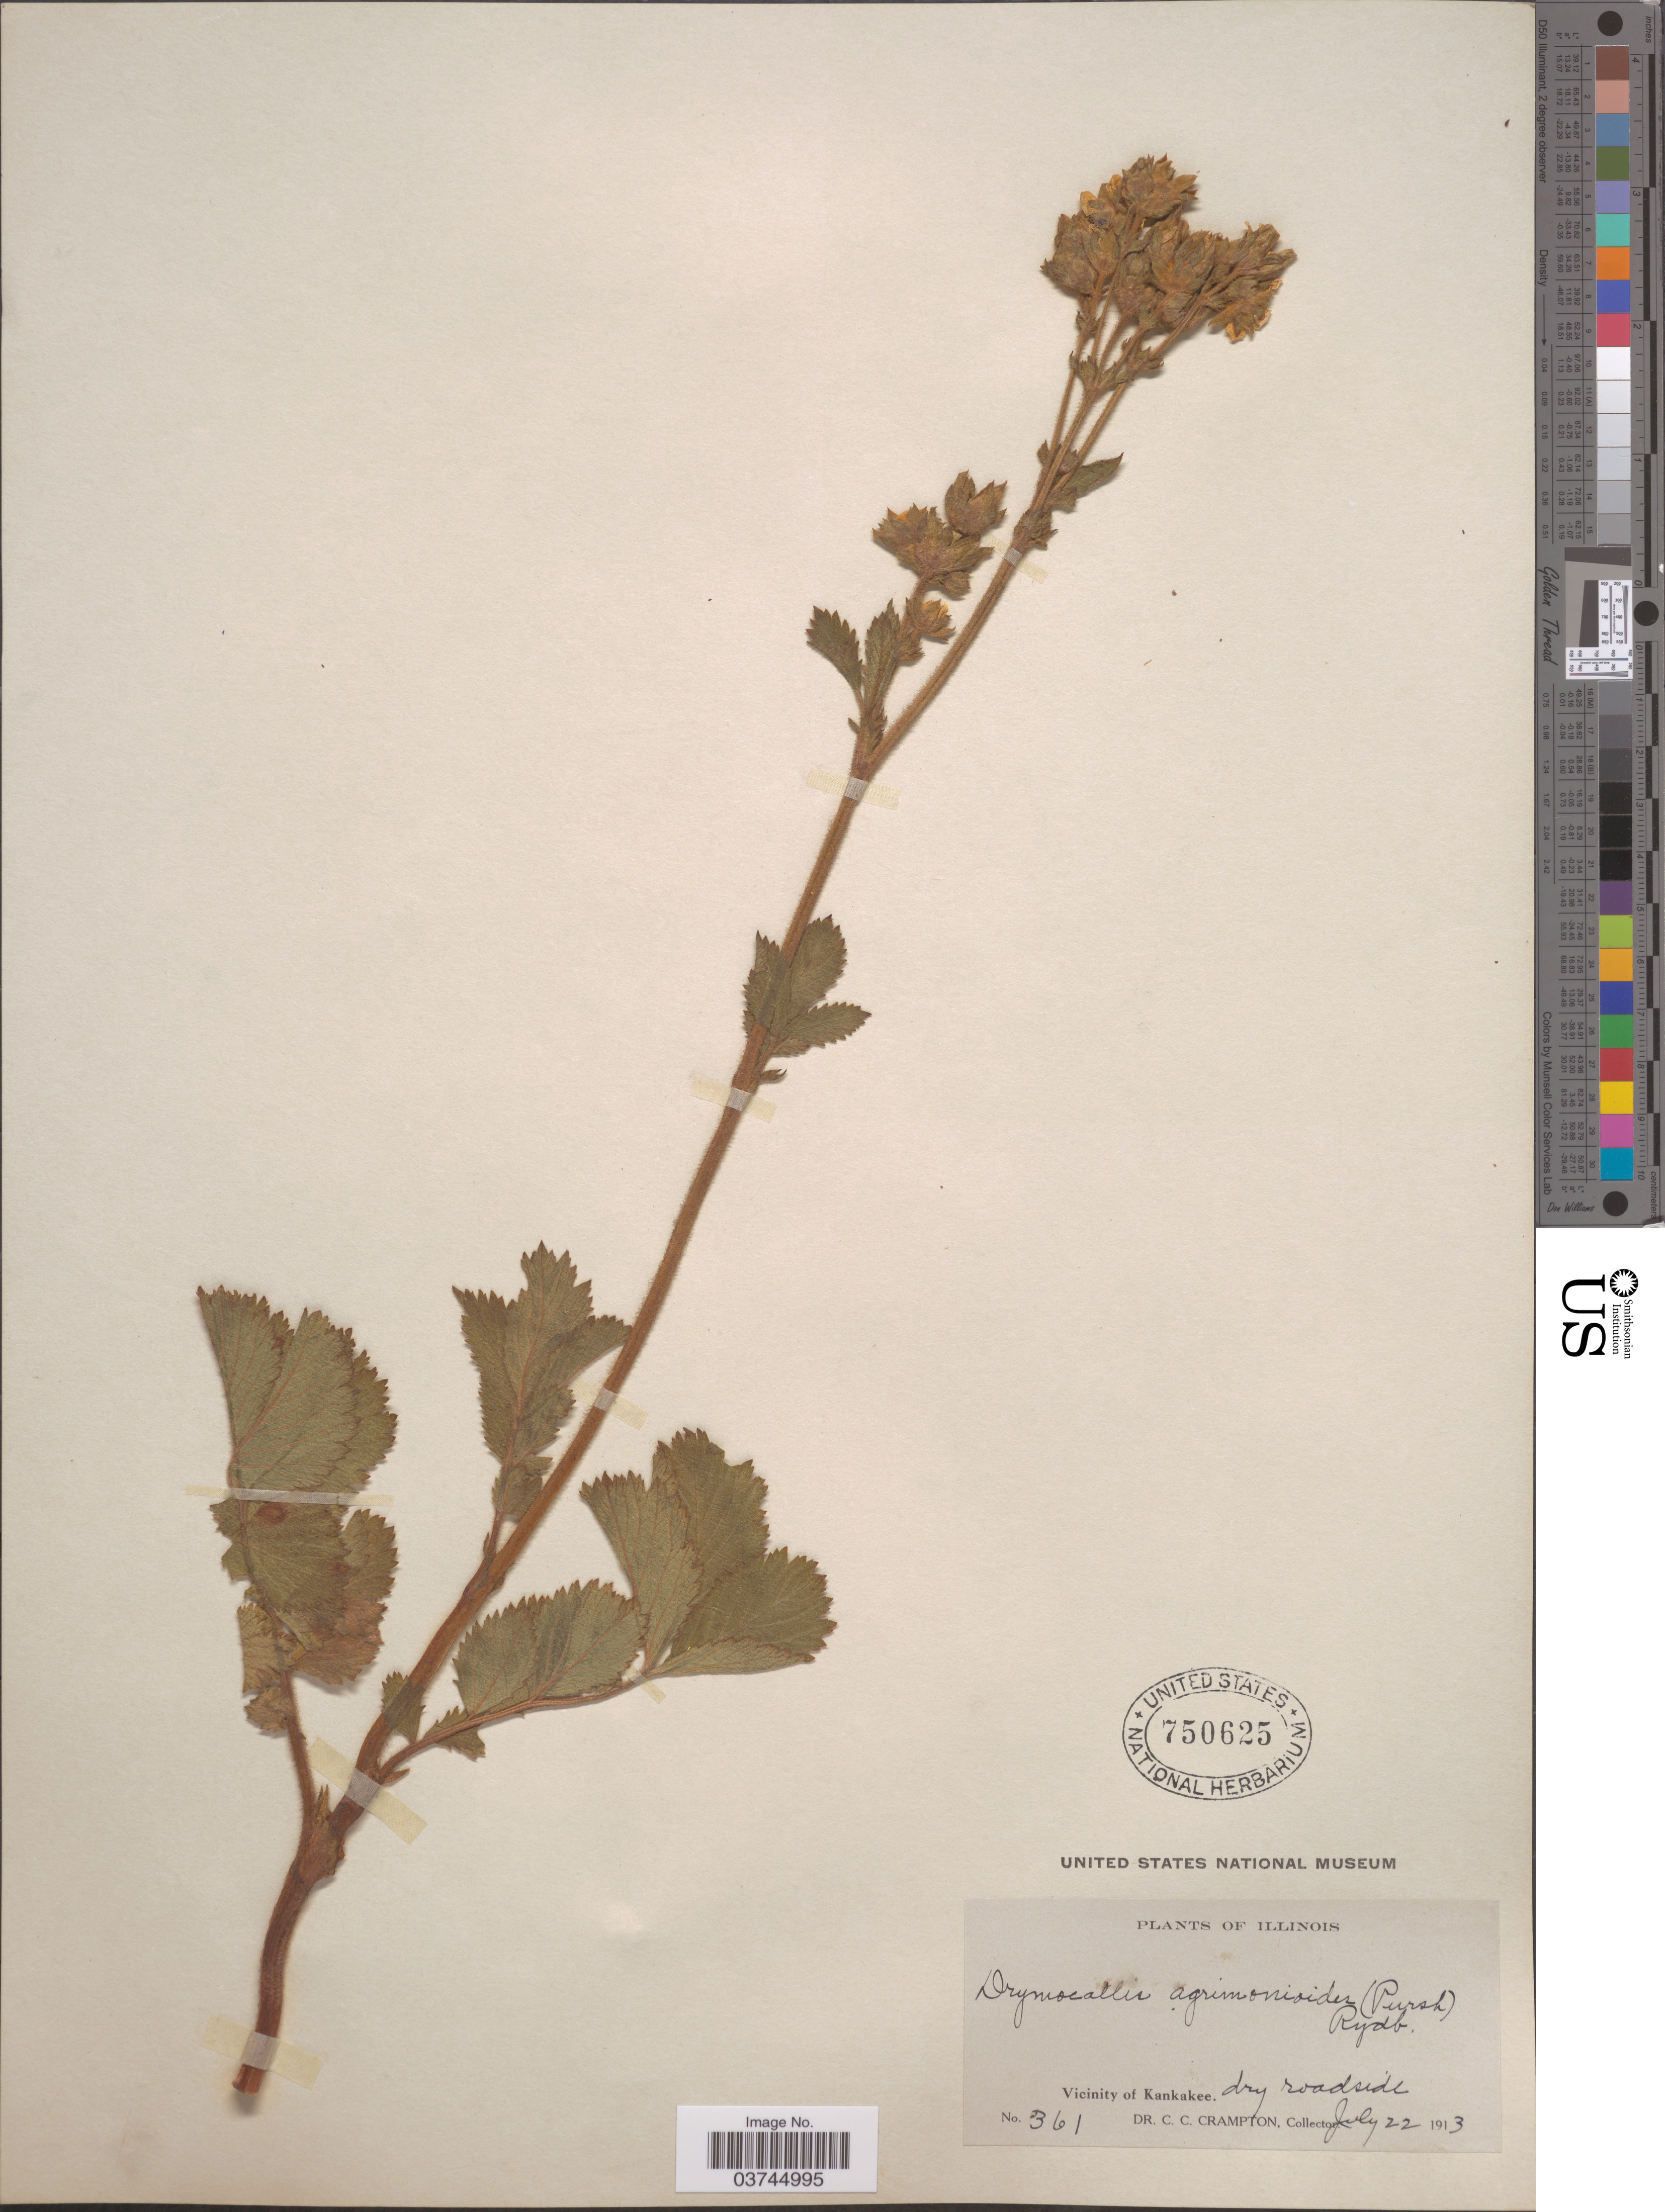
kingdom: Plantae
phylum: Tracheophyta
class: Magnoliopsida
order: Rosales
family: Rosaceae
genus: Drymocallis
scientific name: Drymocallis arguta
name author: (Pursh) Rydb.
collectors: C. Crampton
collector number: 361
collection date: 1913-07-22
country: United States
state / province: Illinois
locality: Vicinity of Kankakee. Dry roadside.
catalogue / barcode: US 750625